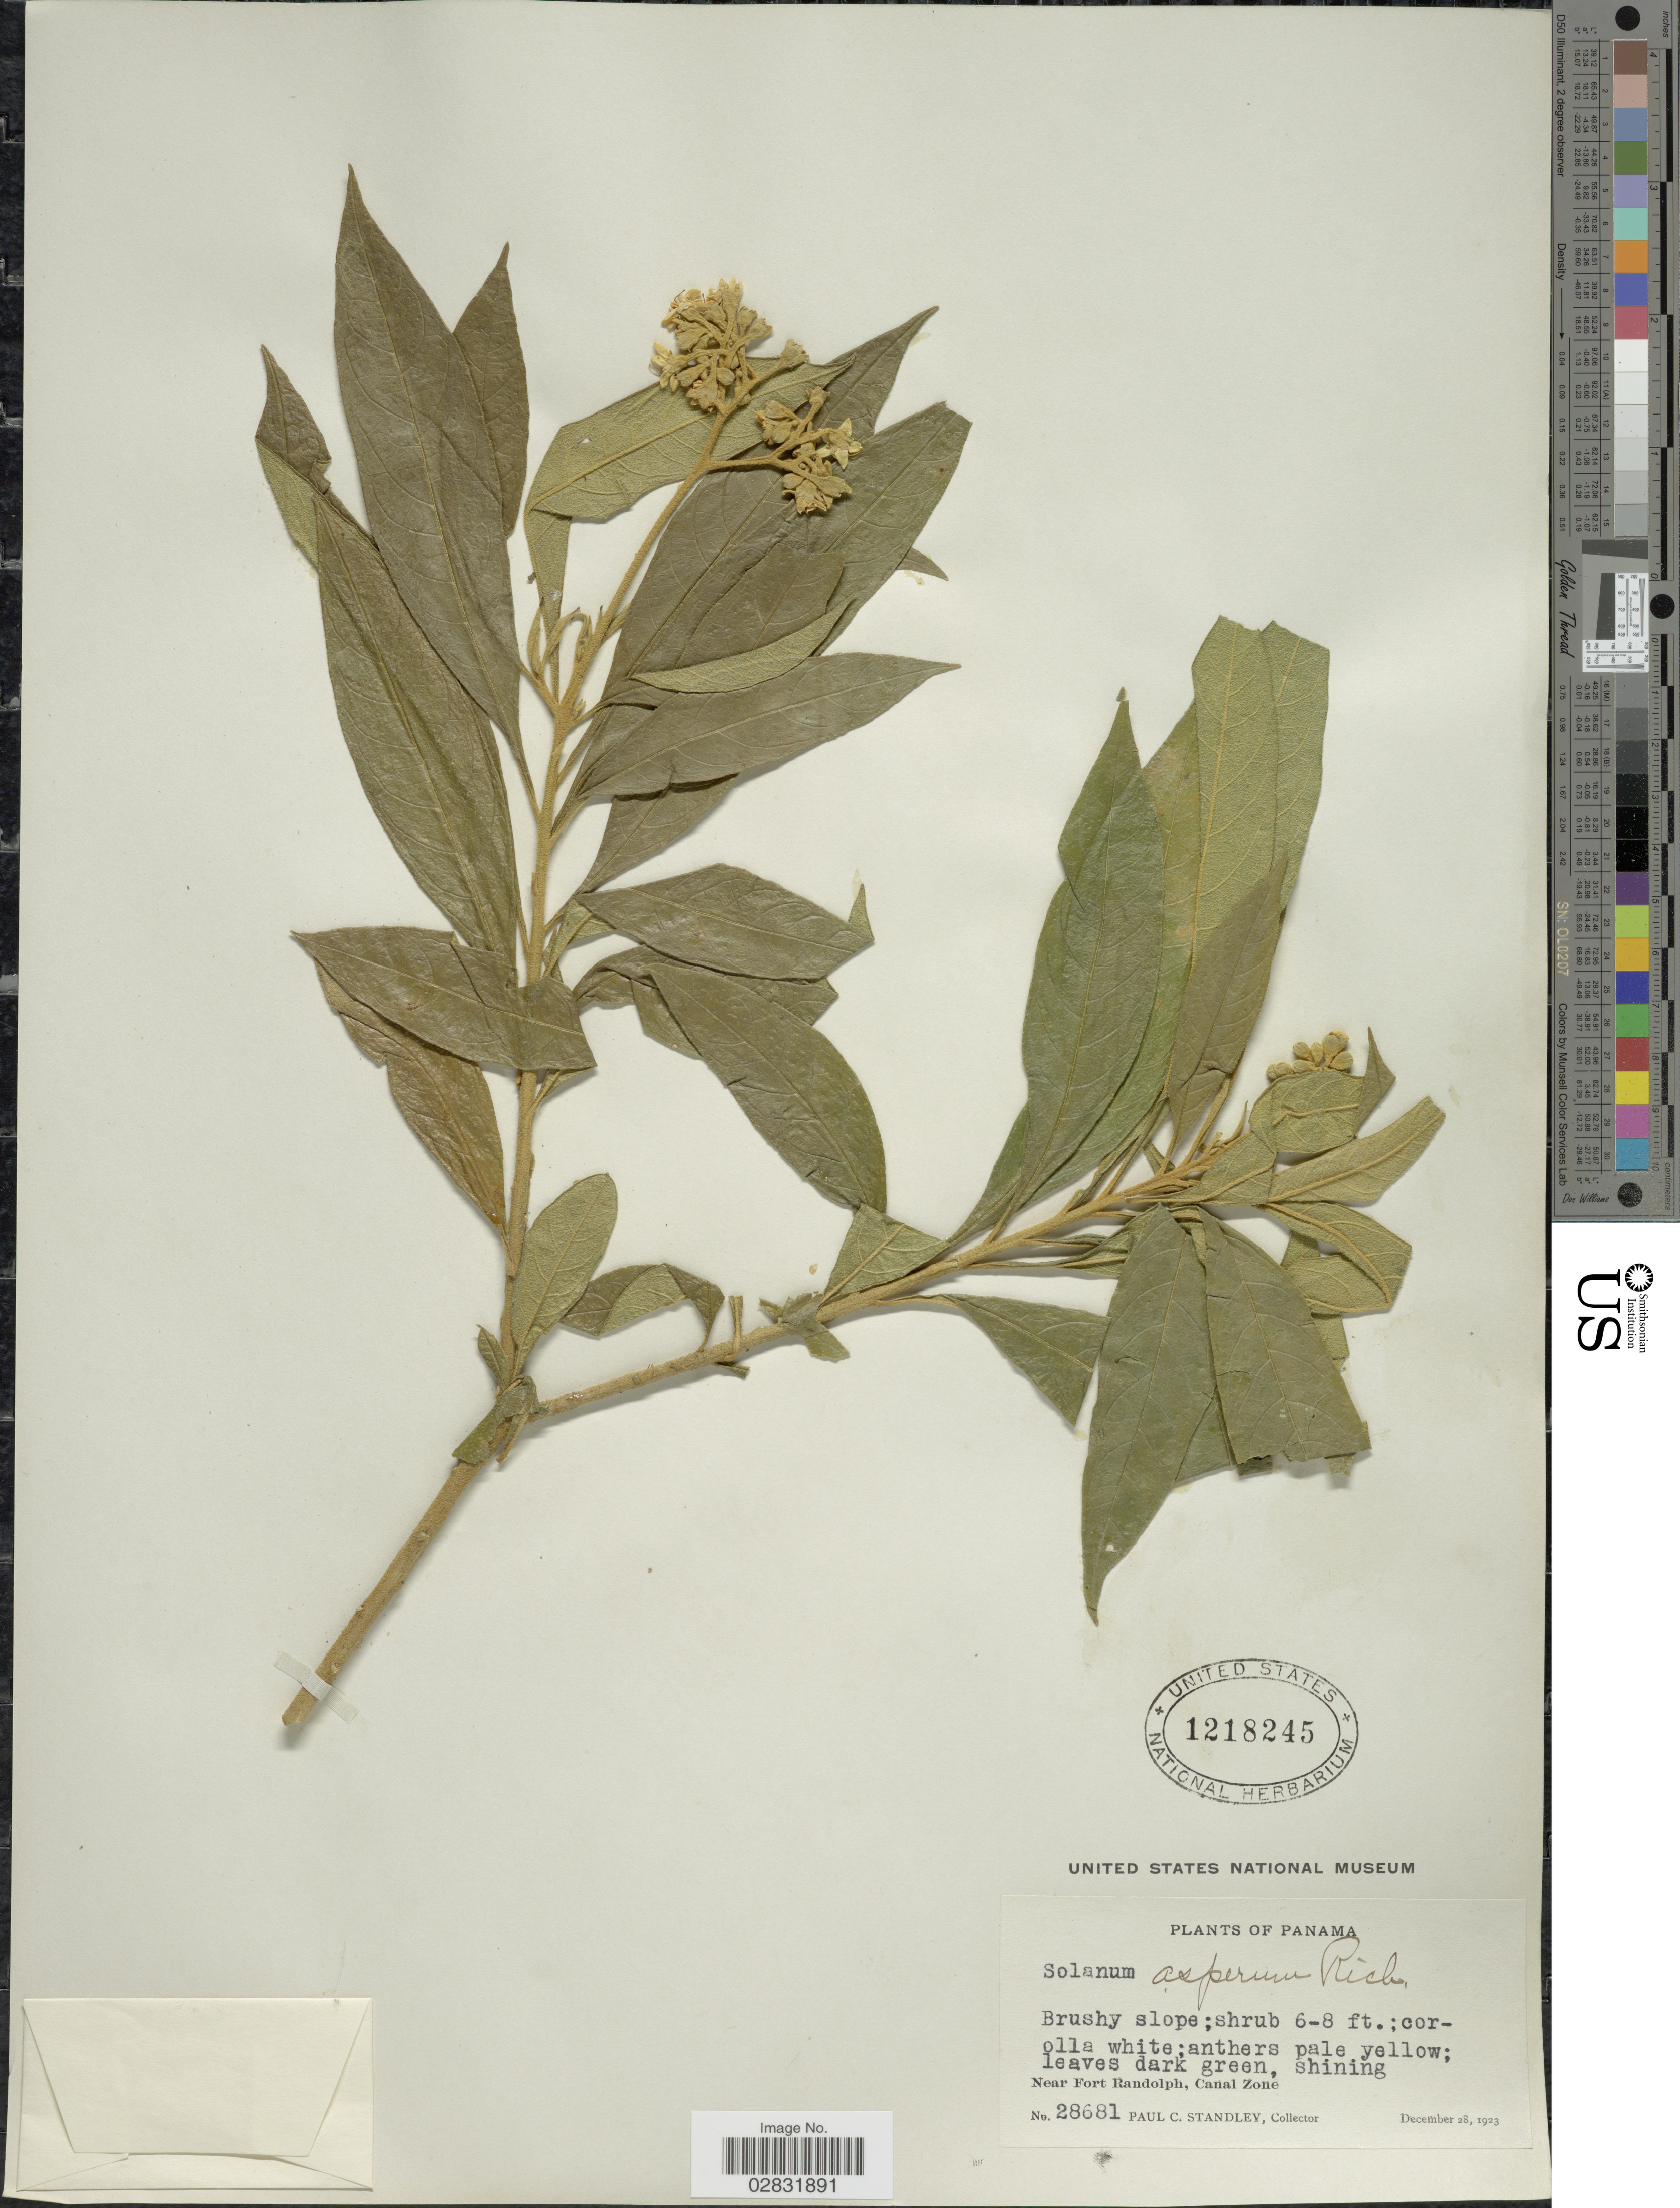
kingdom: Plantae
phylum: Tracheophyta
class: Magnoliopsida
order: Solanales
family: Solanaceae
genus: Solanum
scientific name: Solanum asperum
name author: Rich.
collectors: P. C. Standley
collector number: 28681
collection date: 1923-12-28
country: Panama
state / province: Colón / Panamá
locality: Near Fort Randolph, Canal Zone.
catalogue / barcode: US 1218245